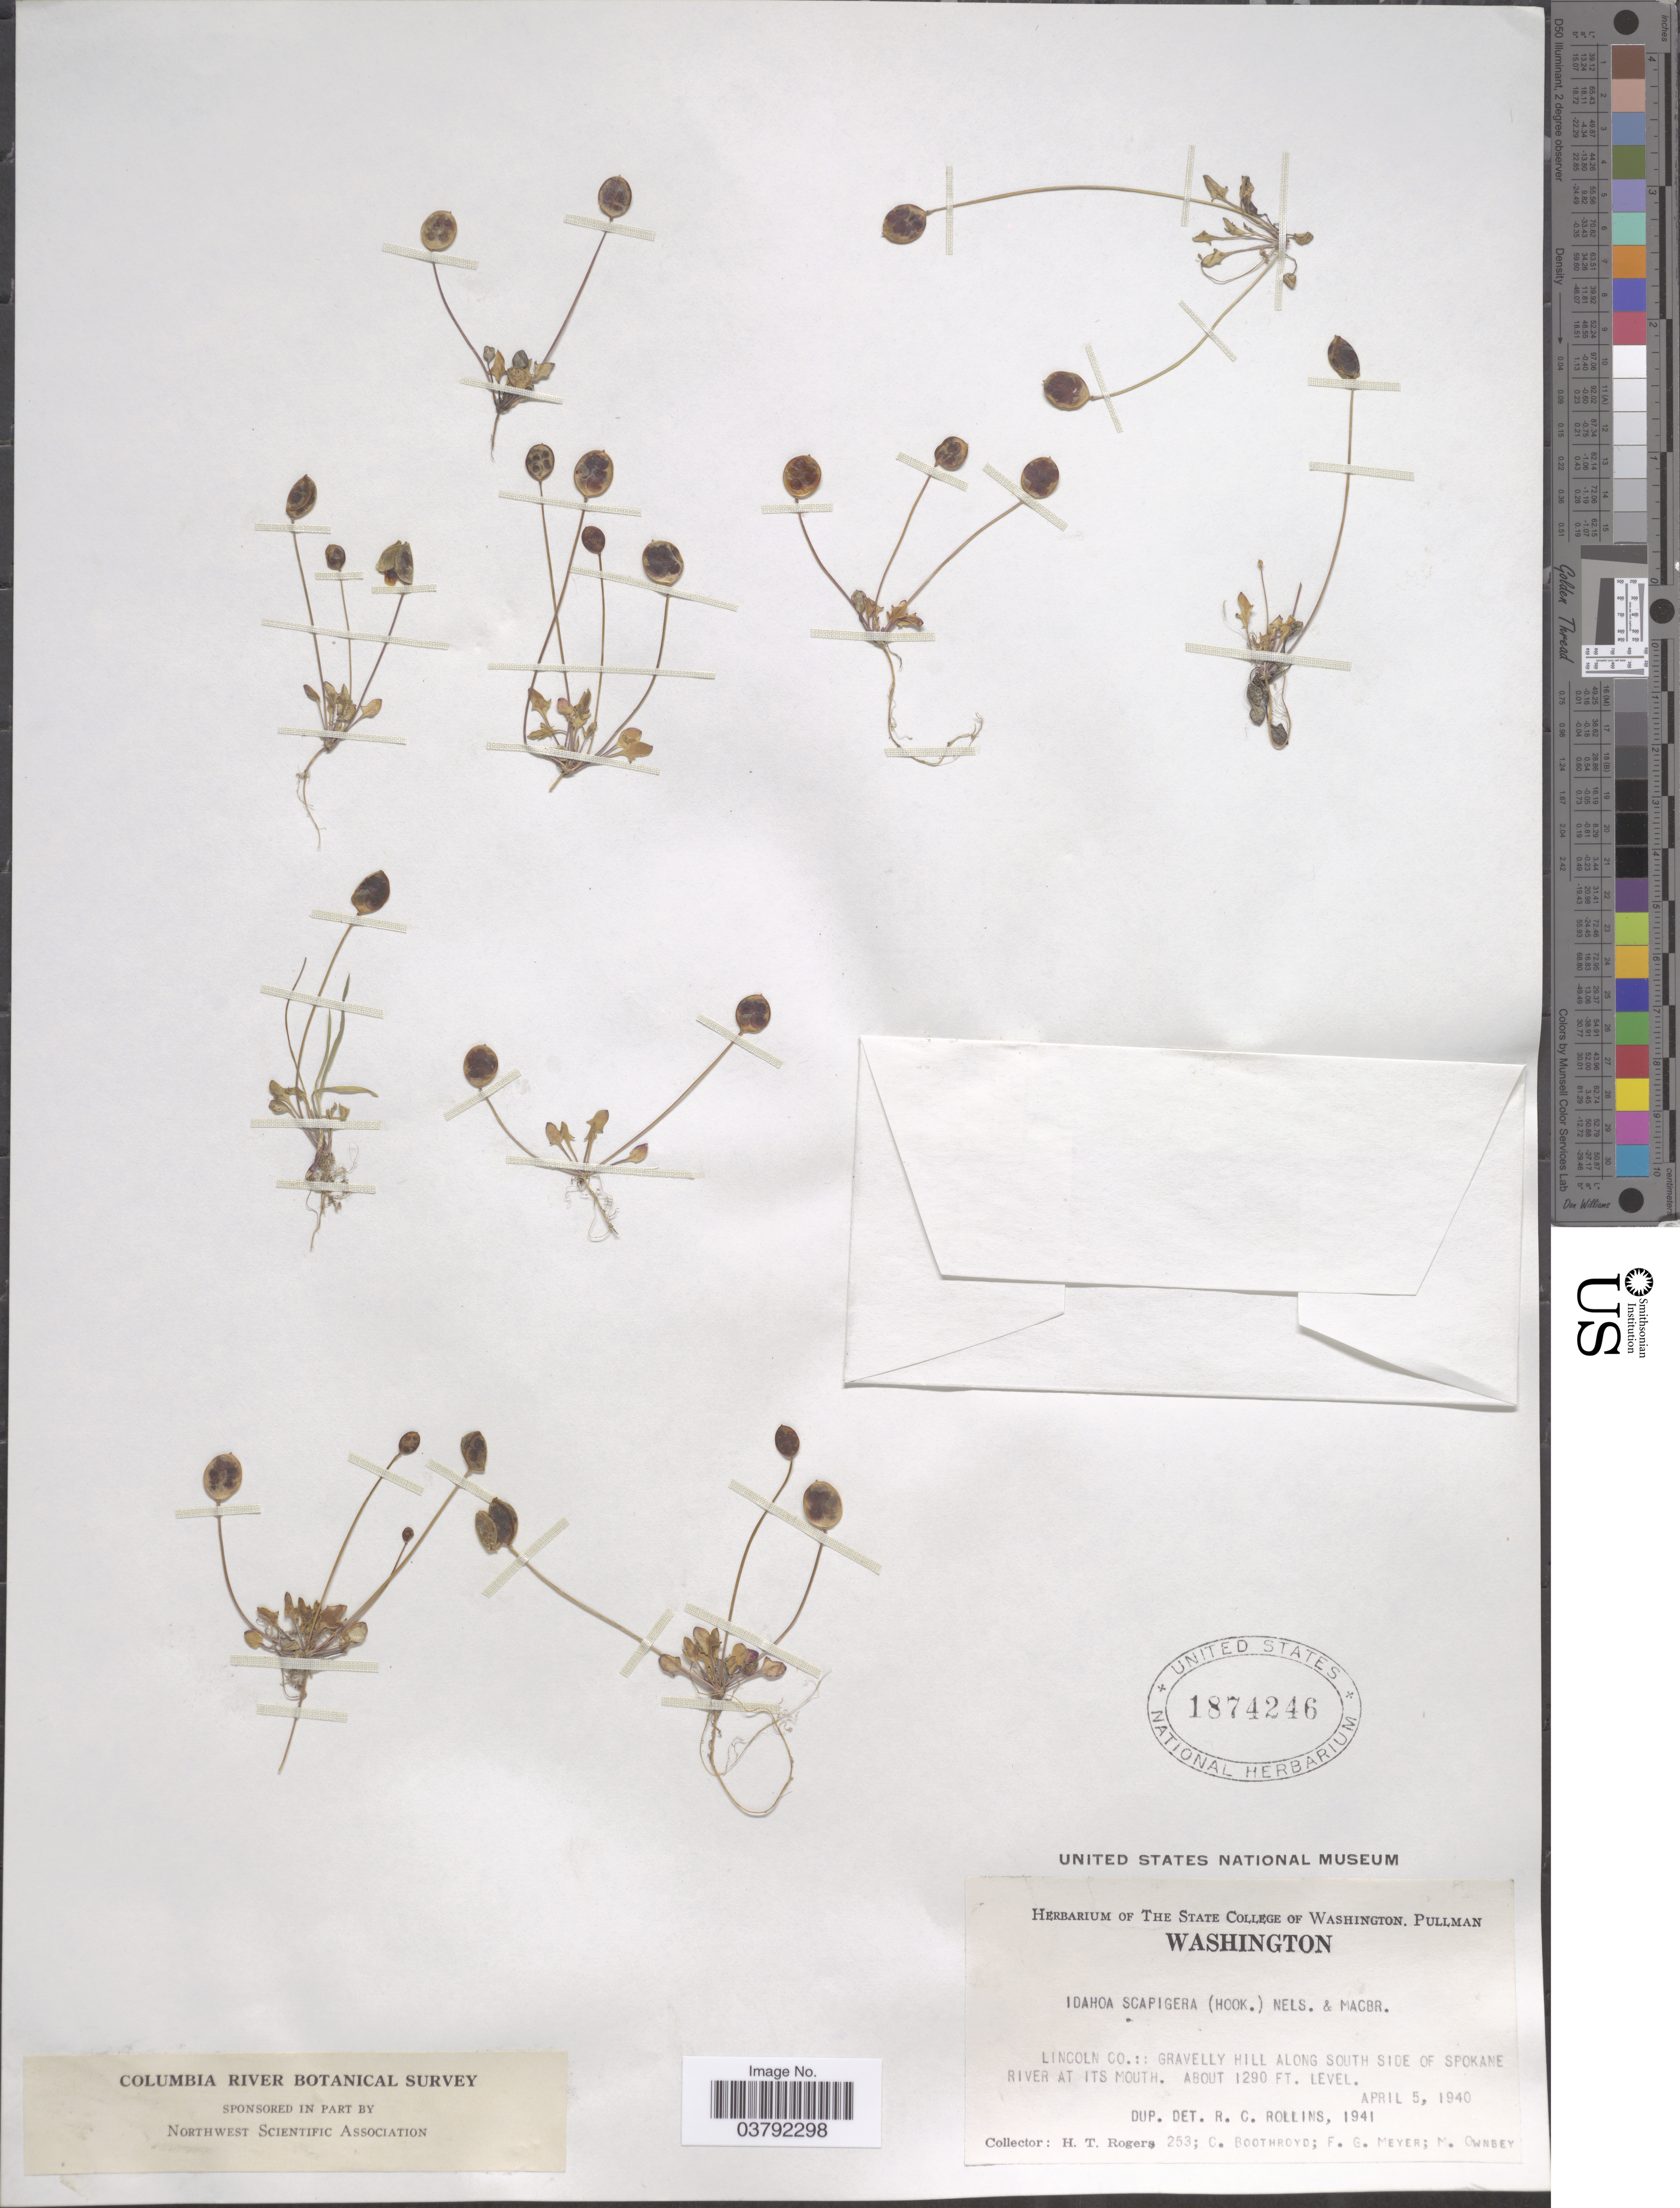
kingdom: Plantae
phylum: Tracheophyta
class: Magnoliopsida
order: Brassicales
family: Brassicaceae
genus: Idahoa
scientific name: Idahoa scapigera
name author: A. Nelson & J.F. Macbr.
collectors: H. Rogers, C. Boothroyd, F. G. Meyer & M. Ownbey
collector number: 253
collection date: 1940-04-05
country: United States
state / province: Washington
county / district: Lincoln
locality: Lincoln Co.: Gravelly hill along south side of Spokane River at its mouth.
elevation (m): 393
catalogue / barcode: US 1874246